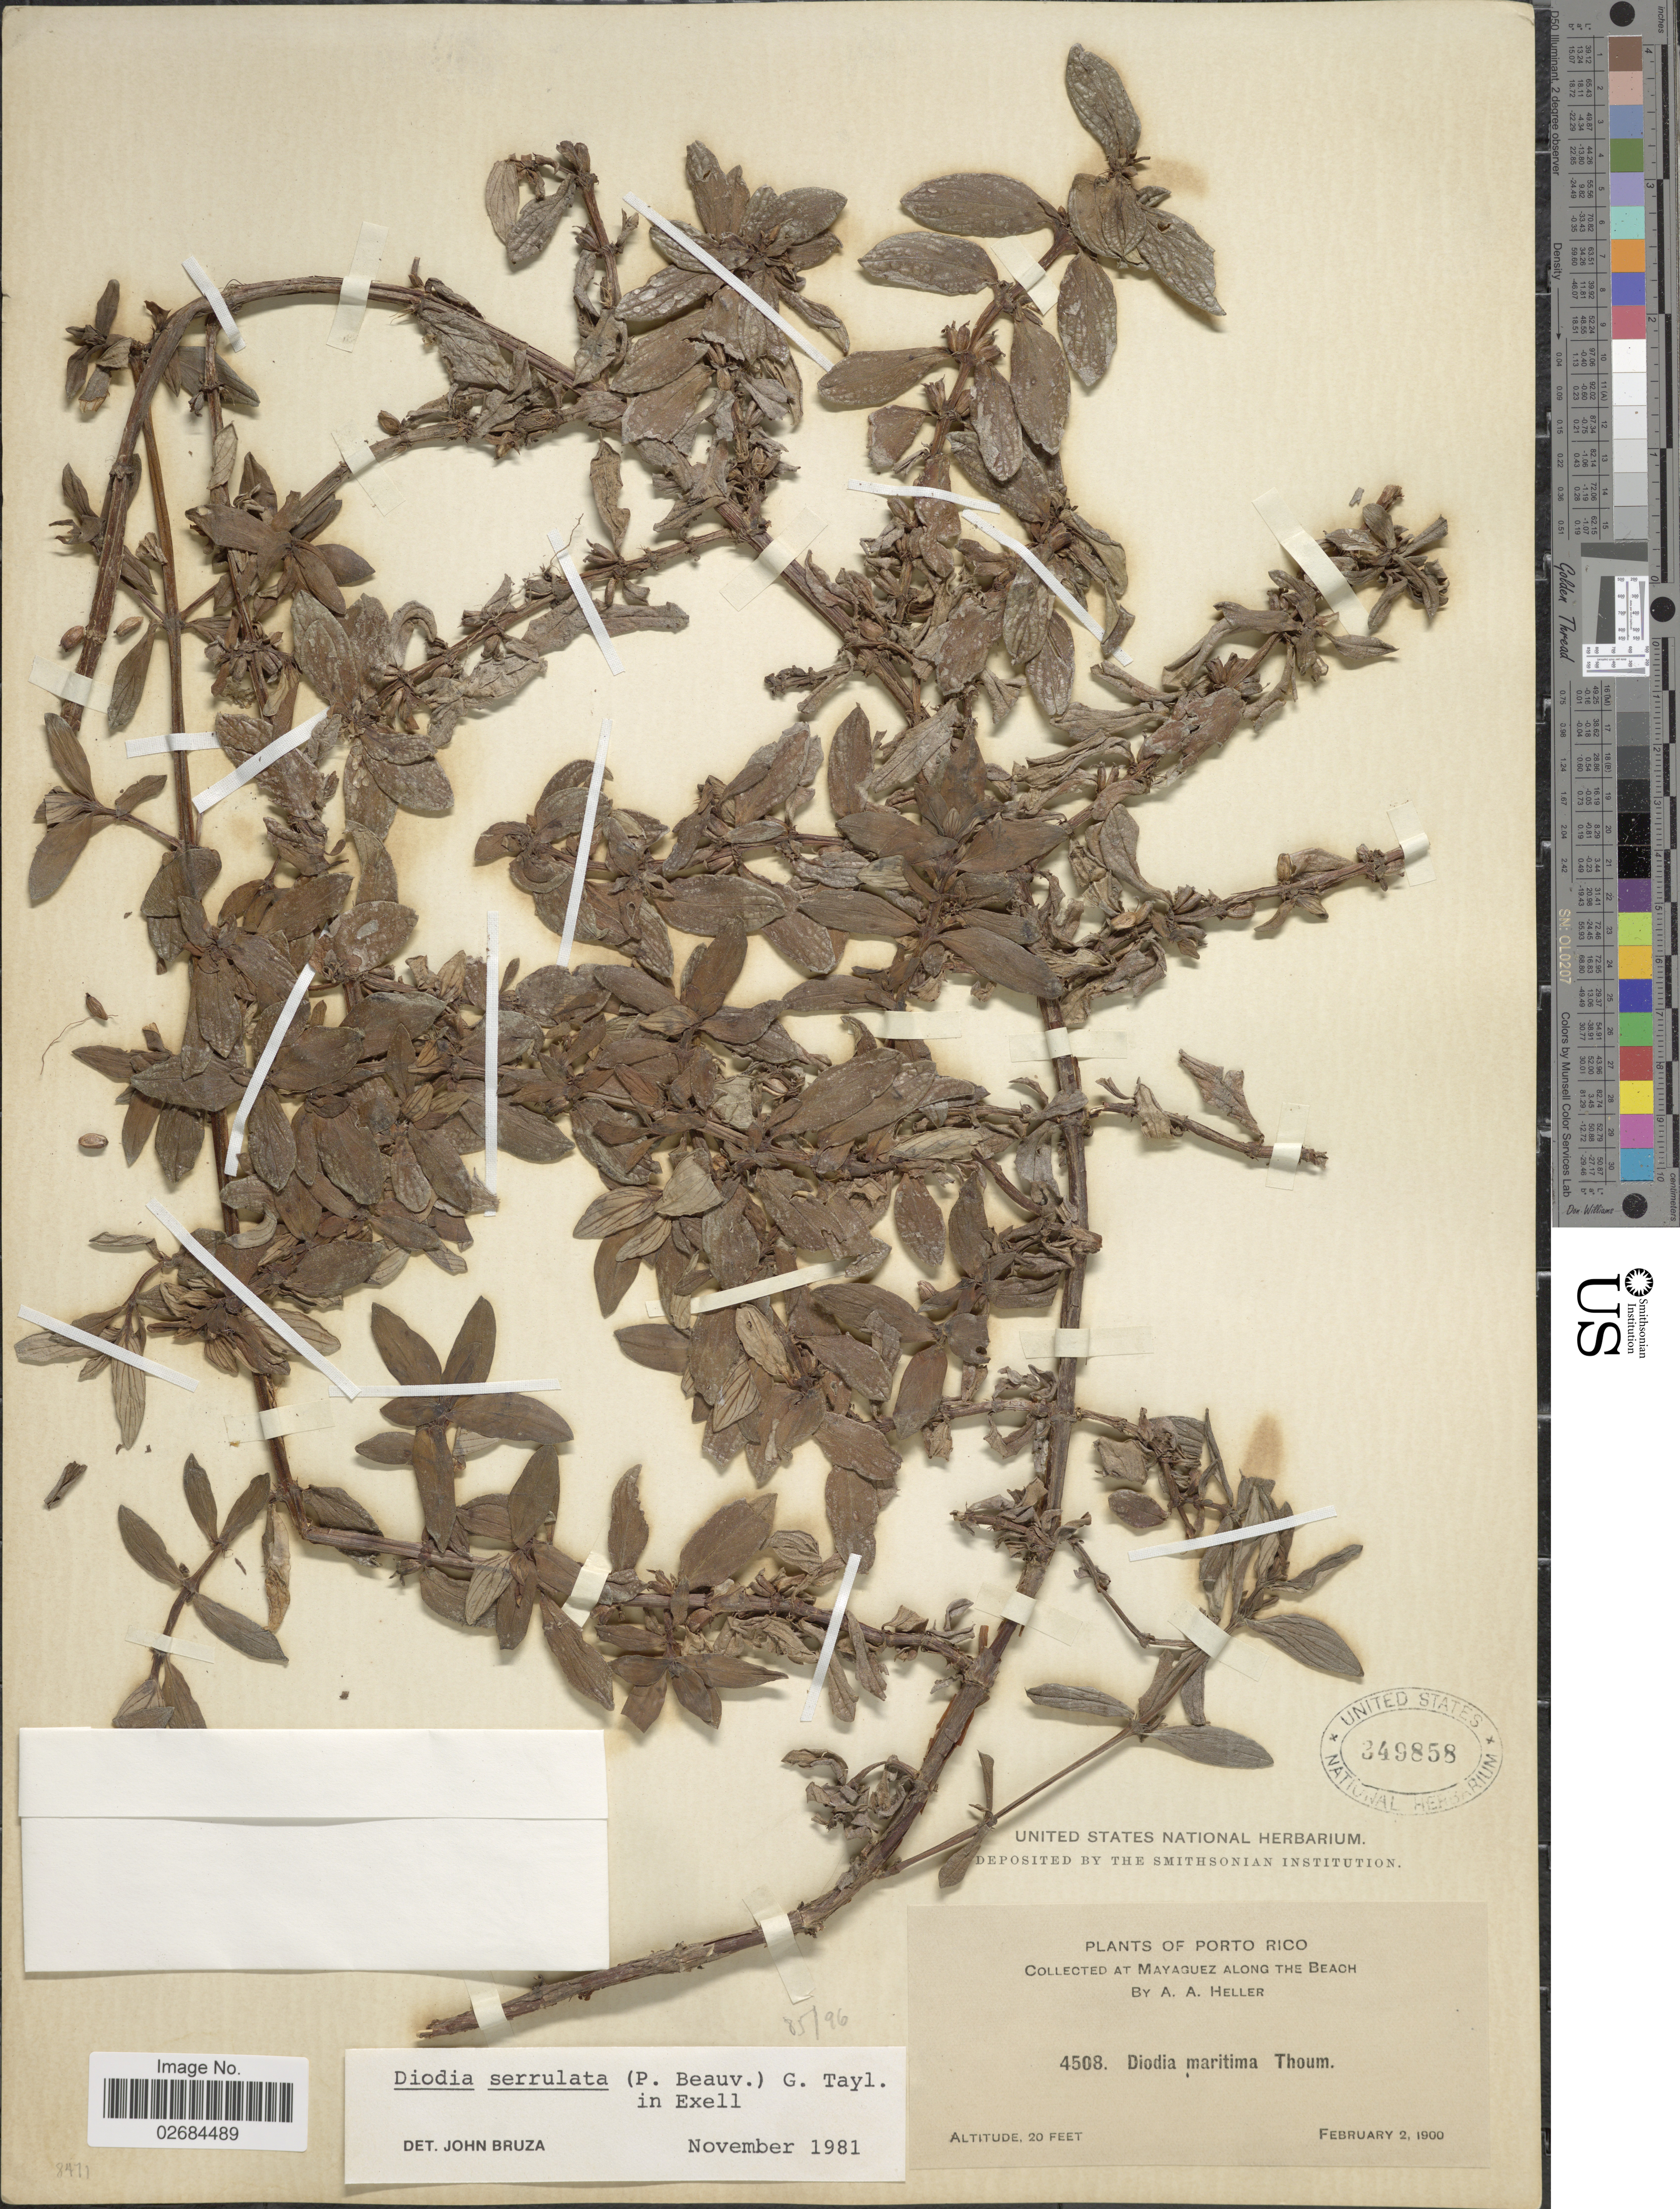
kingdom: Plantae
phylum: Tracheophyta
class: Magnoliopsida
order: Gentianales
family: Rubiaceae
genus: Diodia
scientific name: Diodia serrulata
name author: (P. Beauv.) G. Taylor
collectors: A. A. Heller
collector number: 4508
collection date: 1900-02-02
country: Puerto Rico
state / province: Mayagüez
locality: Porto Rico. Along the beach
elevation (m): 6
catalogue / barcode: US 349858